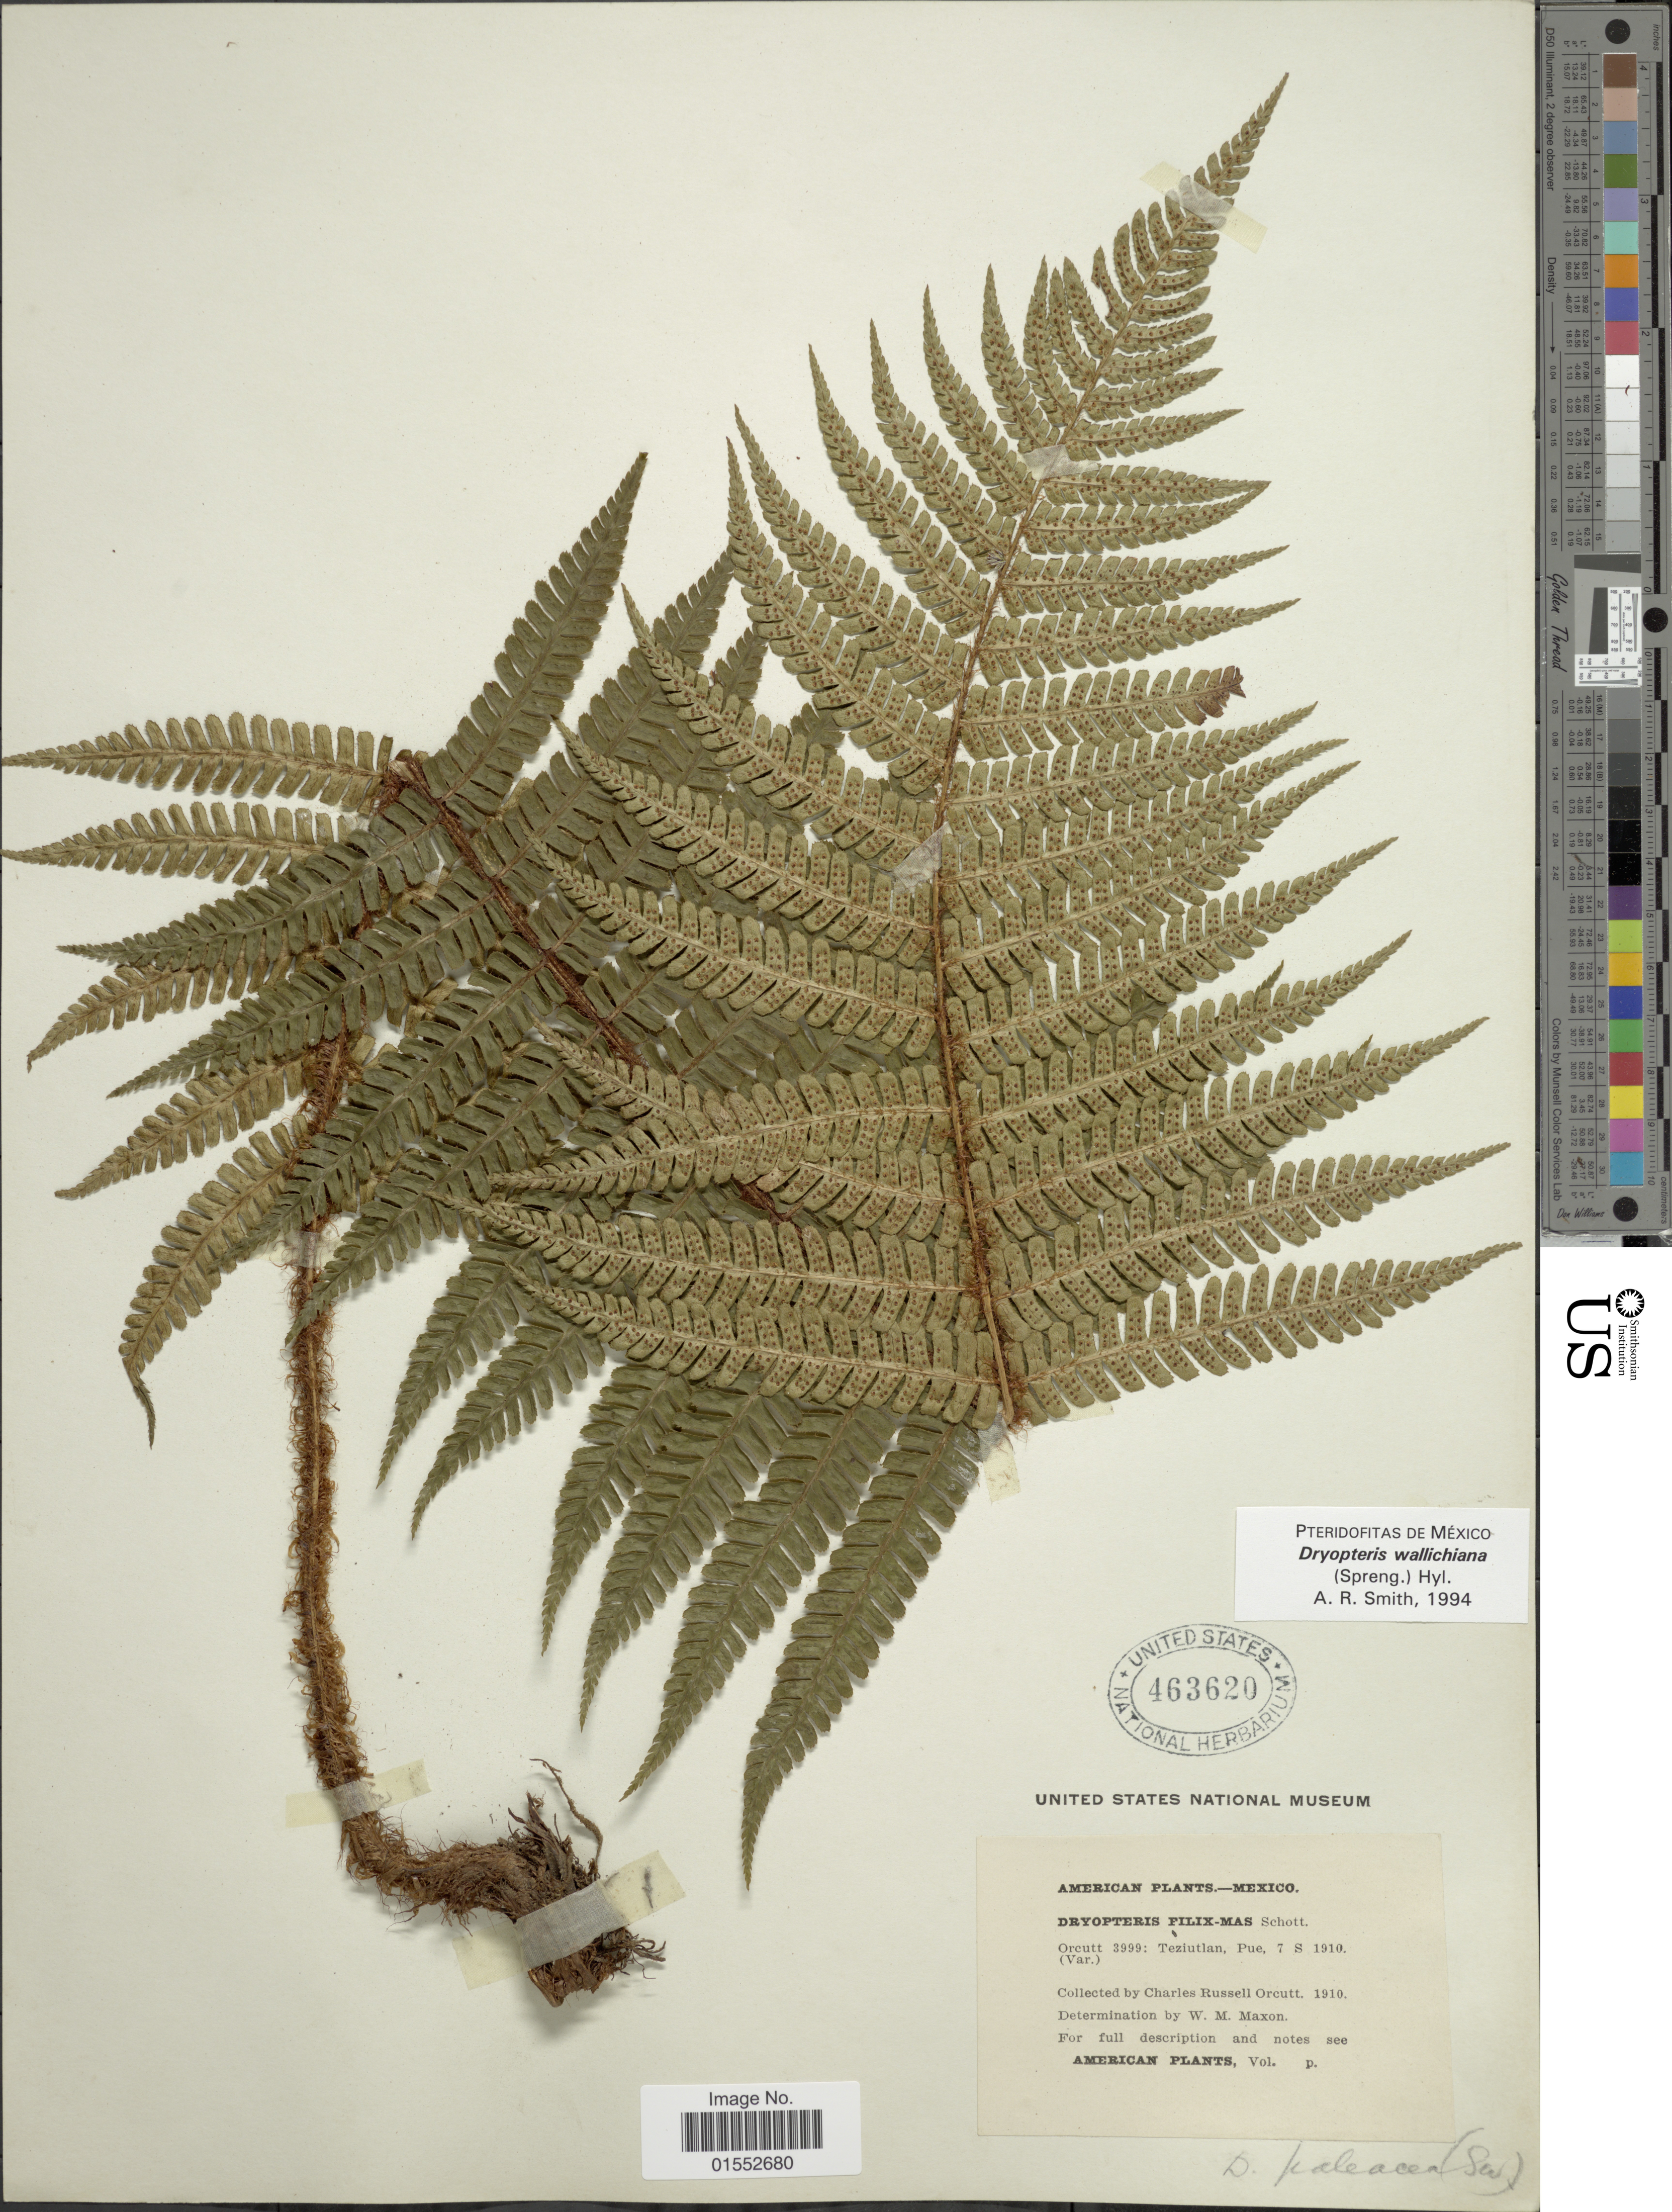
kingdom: Plantae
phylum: Tracheophyta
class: Polypodiopsida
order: Polypodiales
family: Dryopteridaceae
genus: Dryopteris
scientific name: Dryopteris wallichiana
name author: (Spreng.) Hyl.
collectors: C. R. Orcutt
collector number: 3999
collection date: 1910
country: Mexico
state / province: Puebla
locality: Teziutlan, Pue, 7 S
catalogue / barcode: US 463620